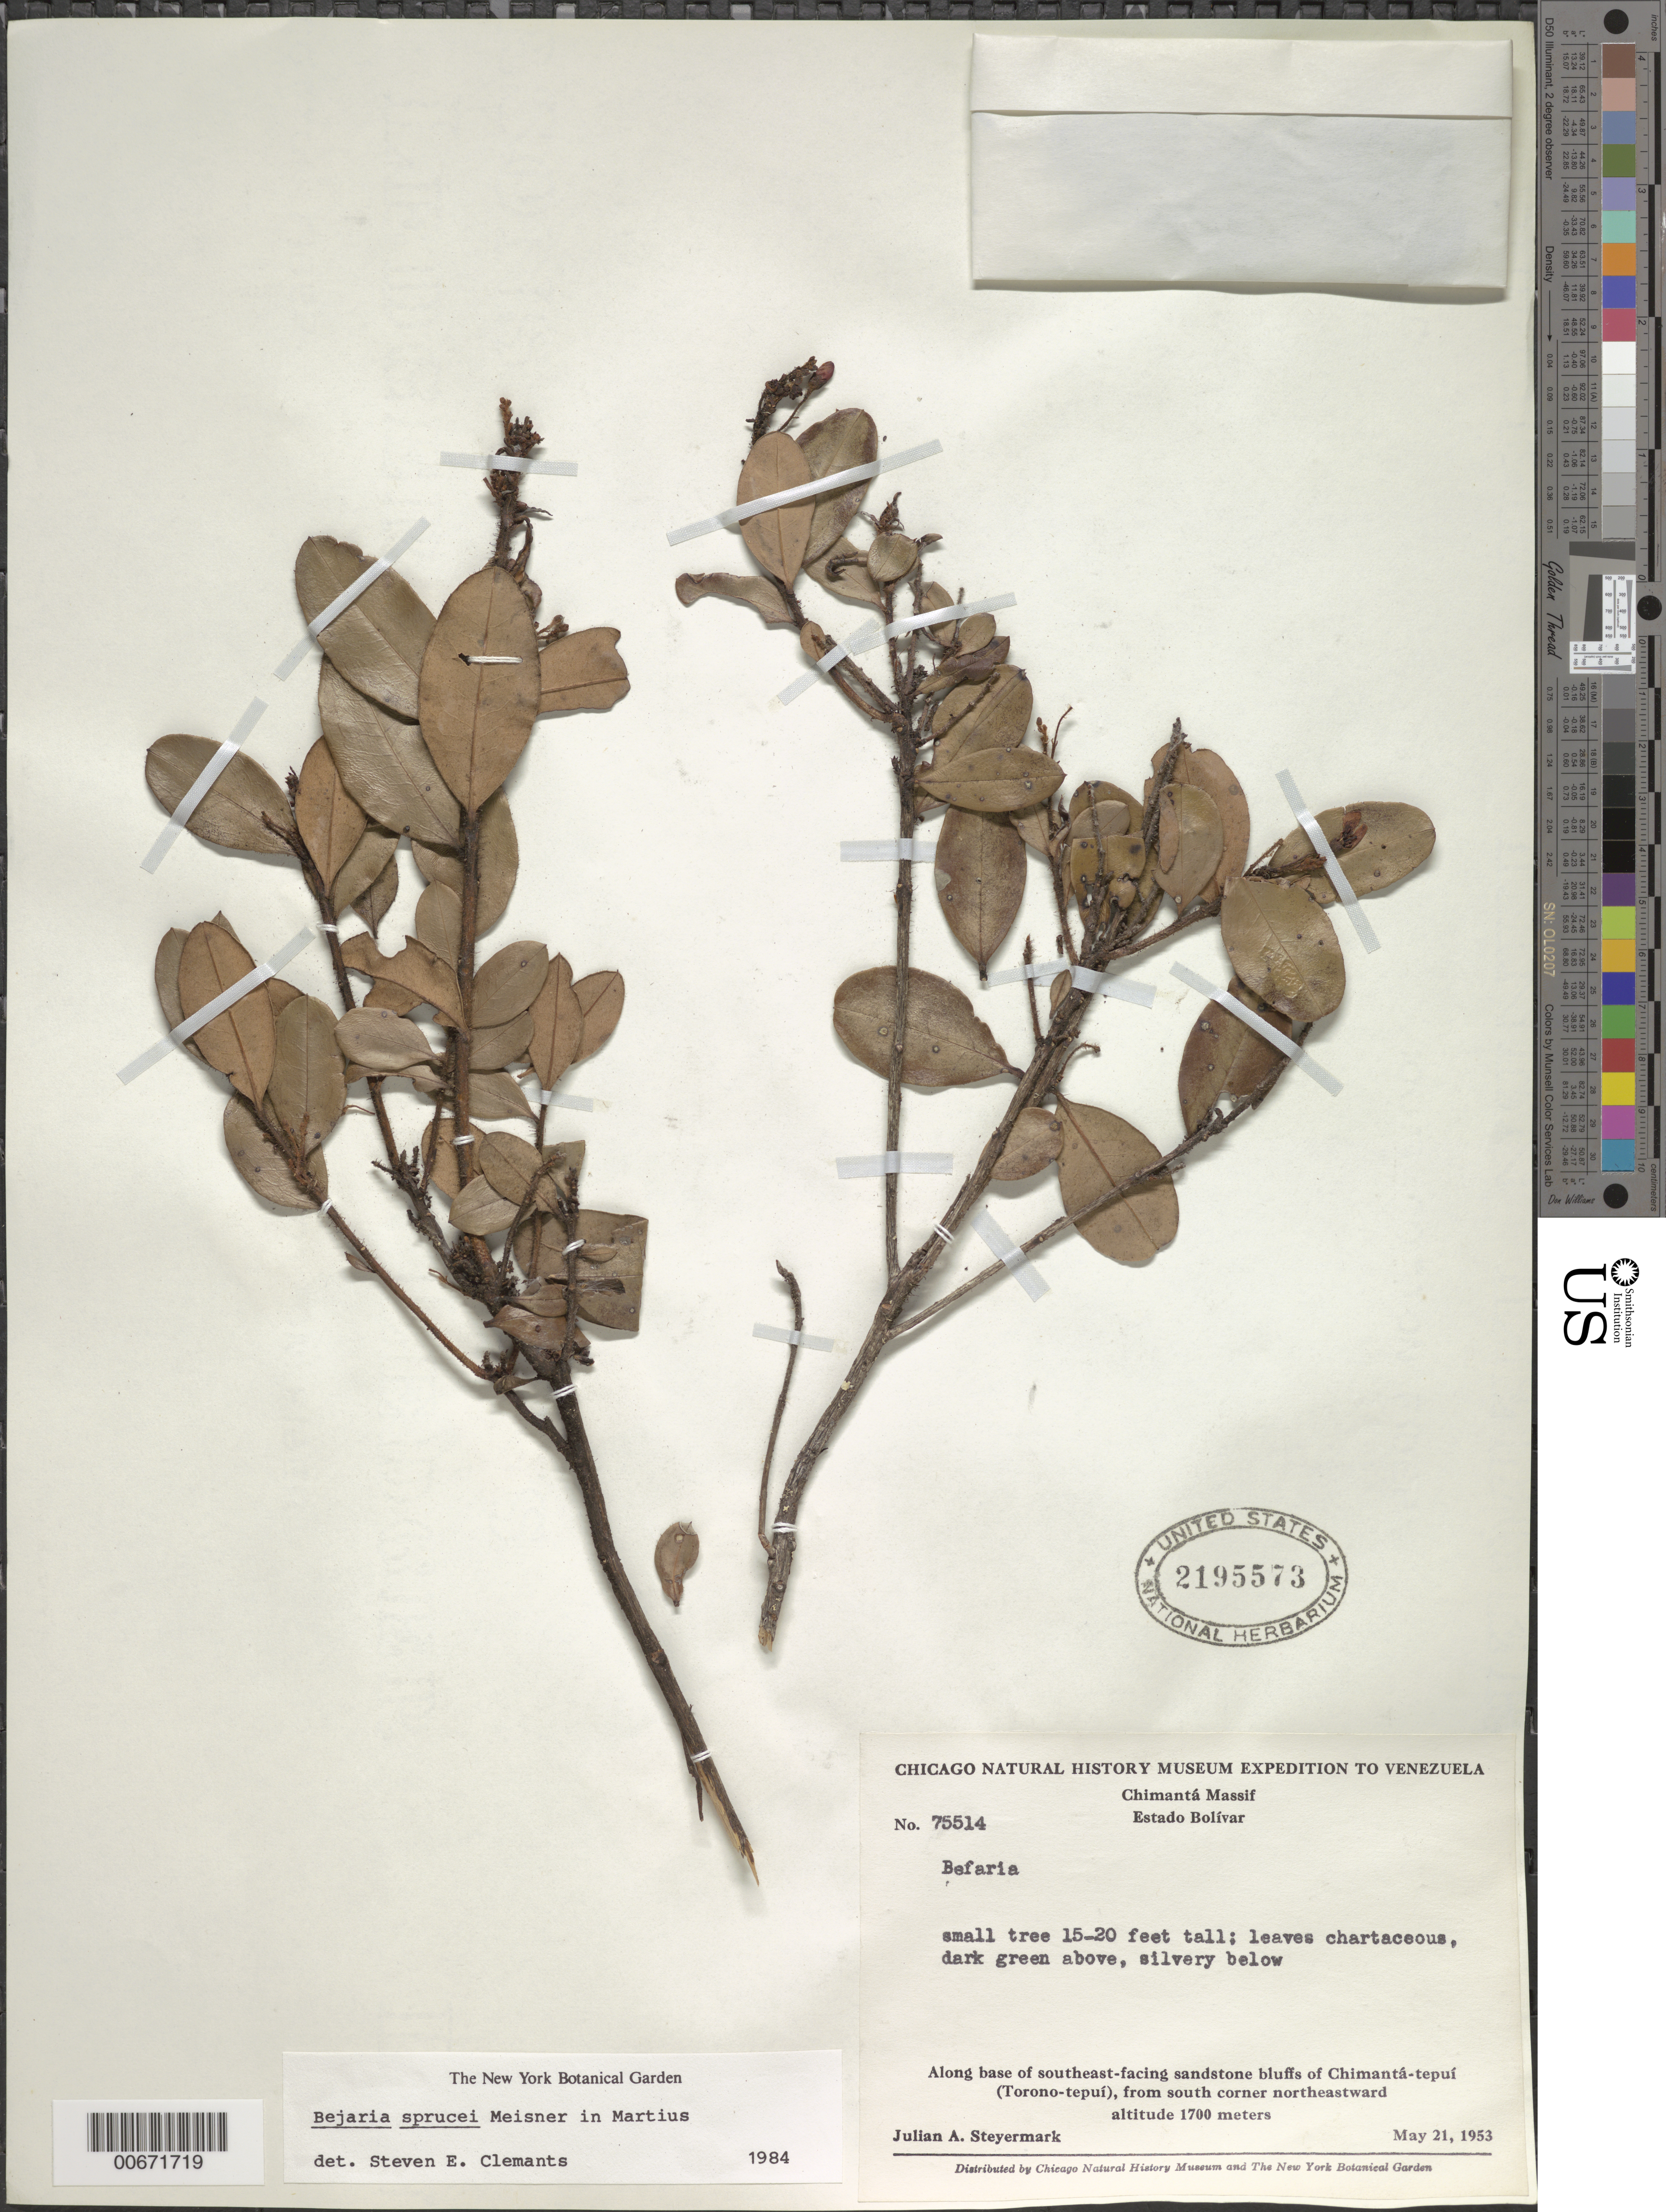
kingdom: Plantae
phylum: Tracheophyta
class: Magnoliopsida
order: Ericales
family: Ericaceae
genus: Bejaria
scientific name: Bejaria sprucei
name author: Meisn.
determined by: Clemants, S. E.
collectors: J. Steyermark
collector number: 75514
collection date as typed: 21-May-53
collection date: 1953-05-21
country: Venezuela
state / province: Bolívar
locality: Chimantá-tepuí (Torono-tepuí), Chimantá Massif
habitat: NE facing sandstone bluffs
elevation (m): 1700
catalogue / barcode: US 2195573